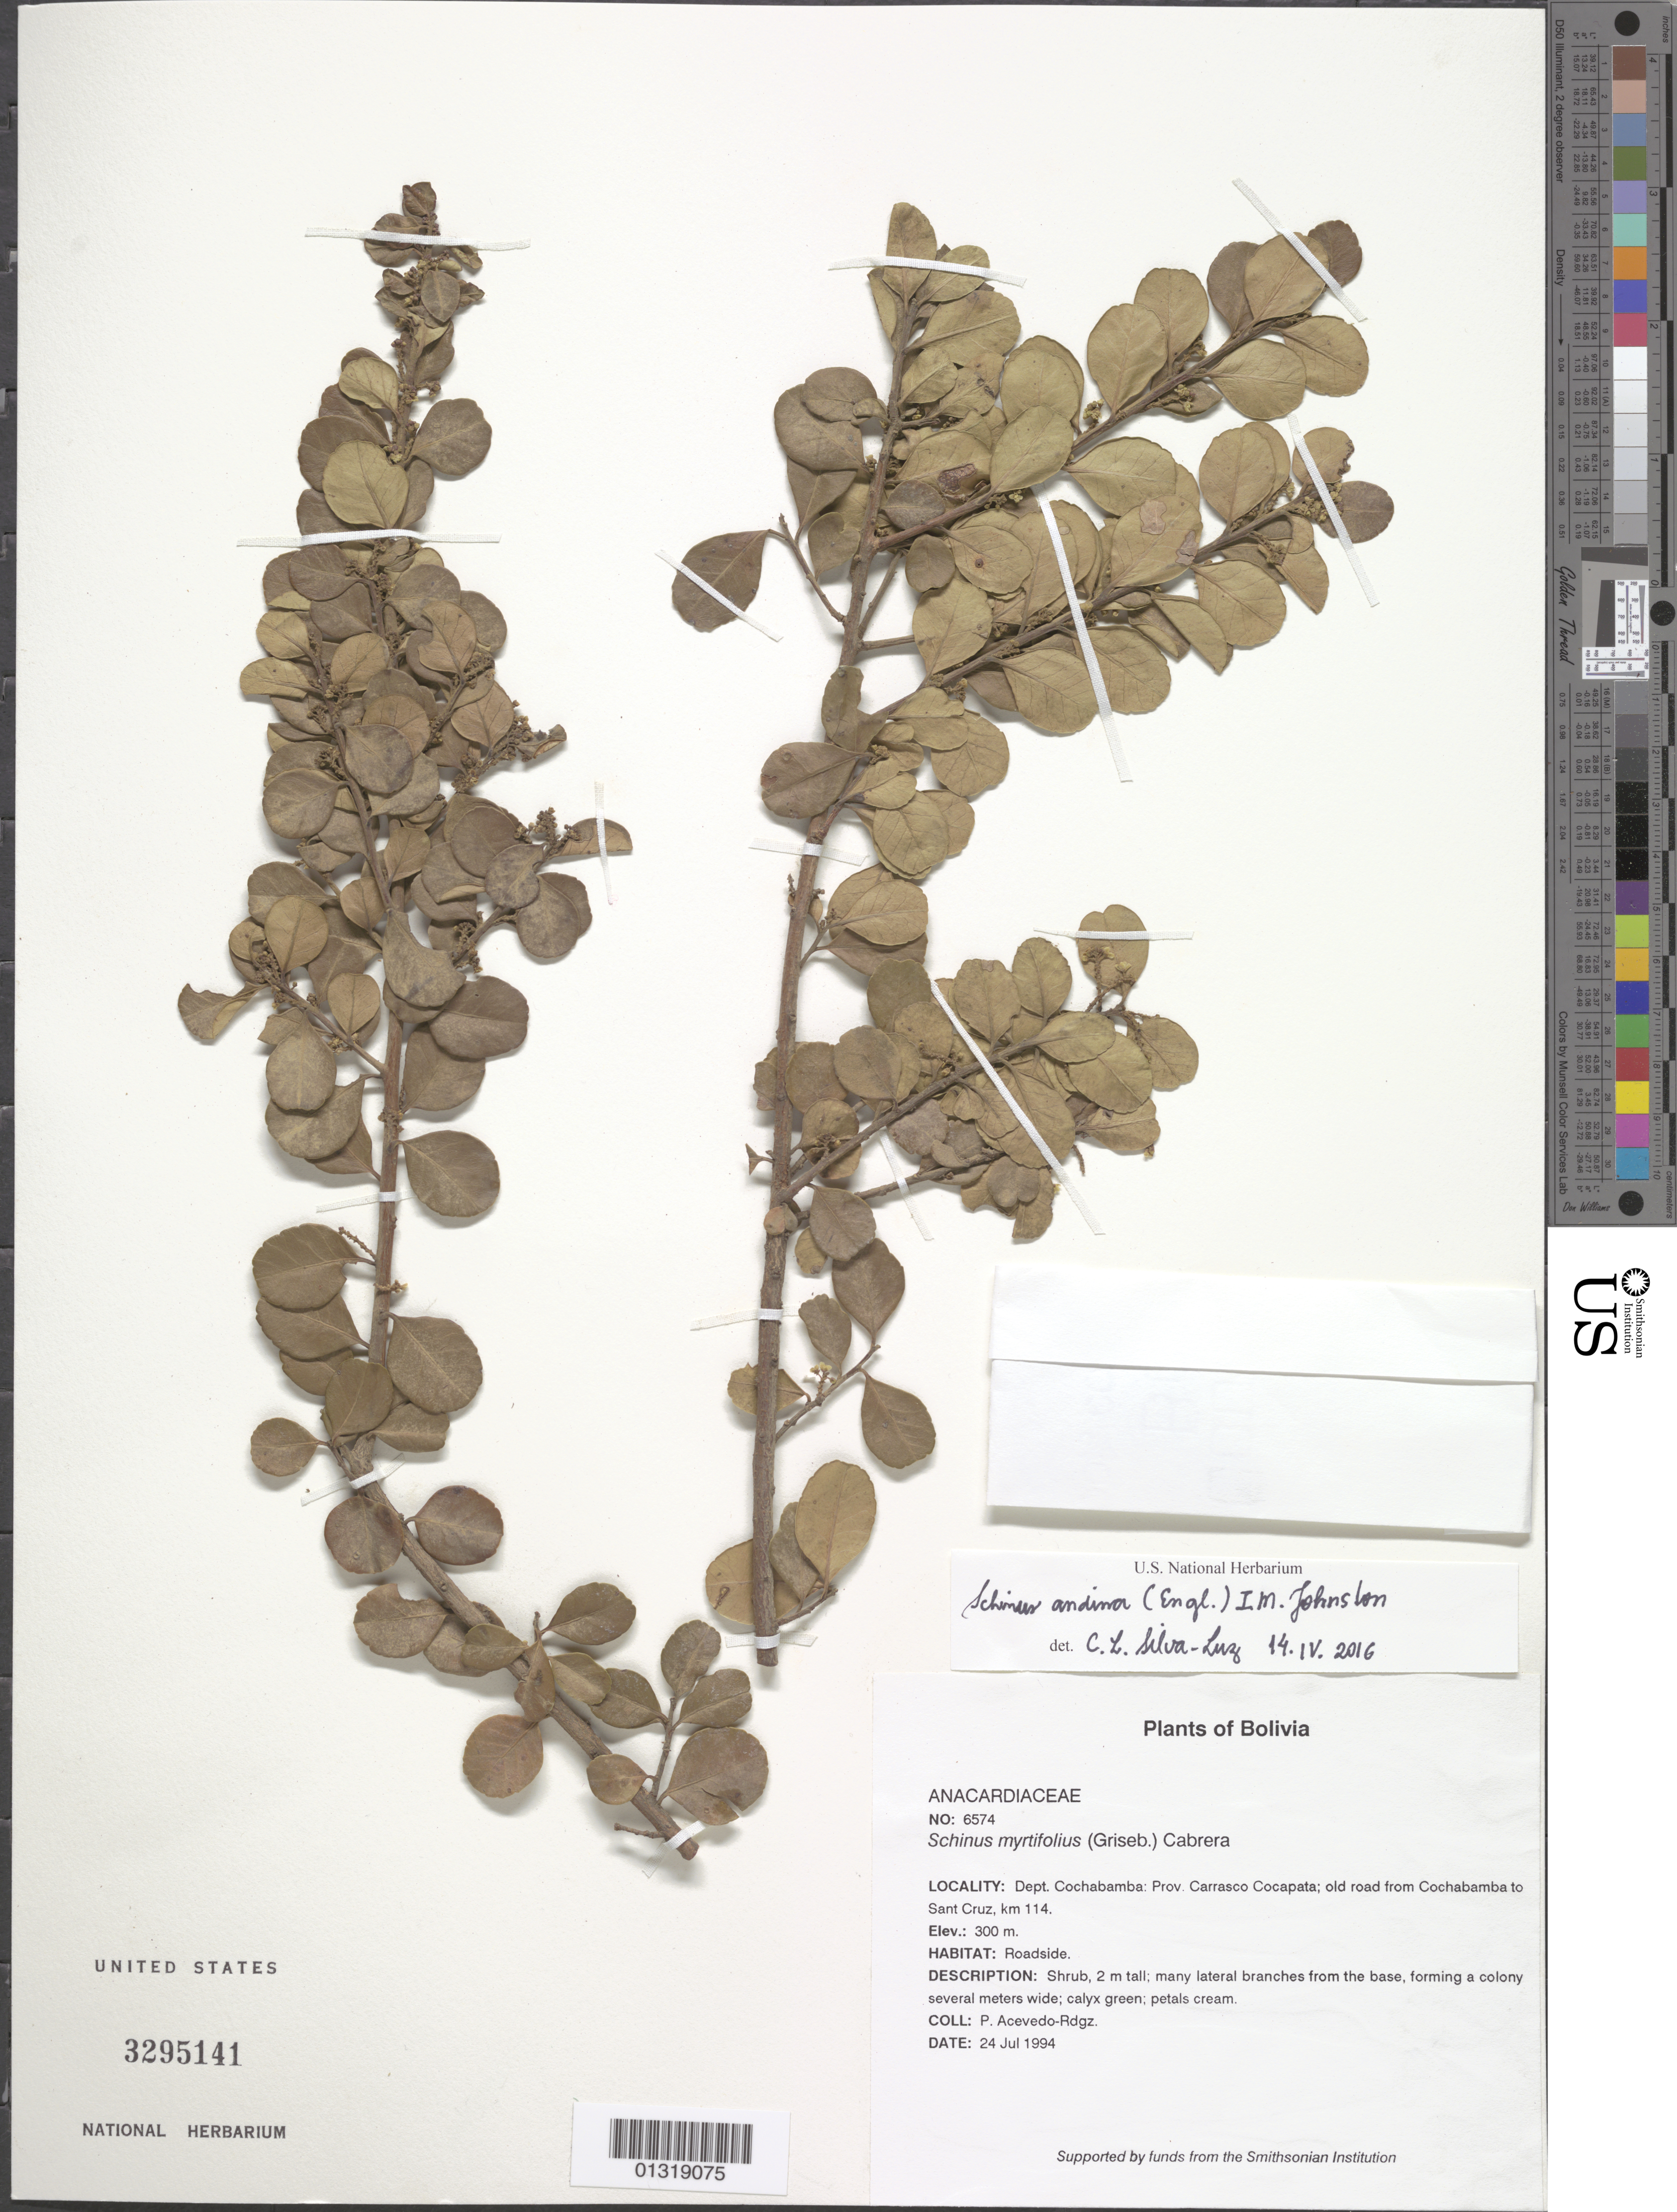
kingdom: Plantae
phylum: Tracheophyta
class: Magnoliopsida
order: Sapindales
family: Anacardiaceae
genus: Schinus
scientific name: Schinus congestiflora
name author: Silva-Luz & Pirani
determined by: Mitchell, J. D.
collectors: P. Acevedo-Rodr., A. Siaca, S. Ferrucci & H. Garcia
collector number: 6574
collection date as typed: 24 Jul 1994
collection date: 1994-07-24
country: Bolivia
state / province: Cochabamba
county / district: Carrasco Cocapata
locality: Depart. Cochabamba; Prov. Carrasco Cocapata. Old road from Cochabamba to Sant Cruz, km 114.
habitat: Roadside.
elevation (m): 300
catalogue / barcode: US 3295141